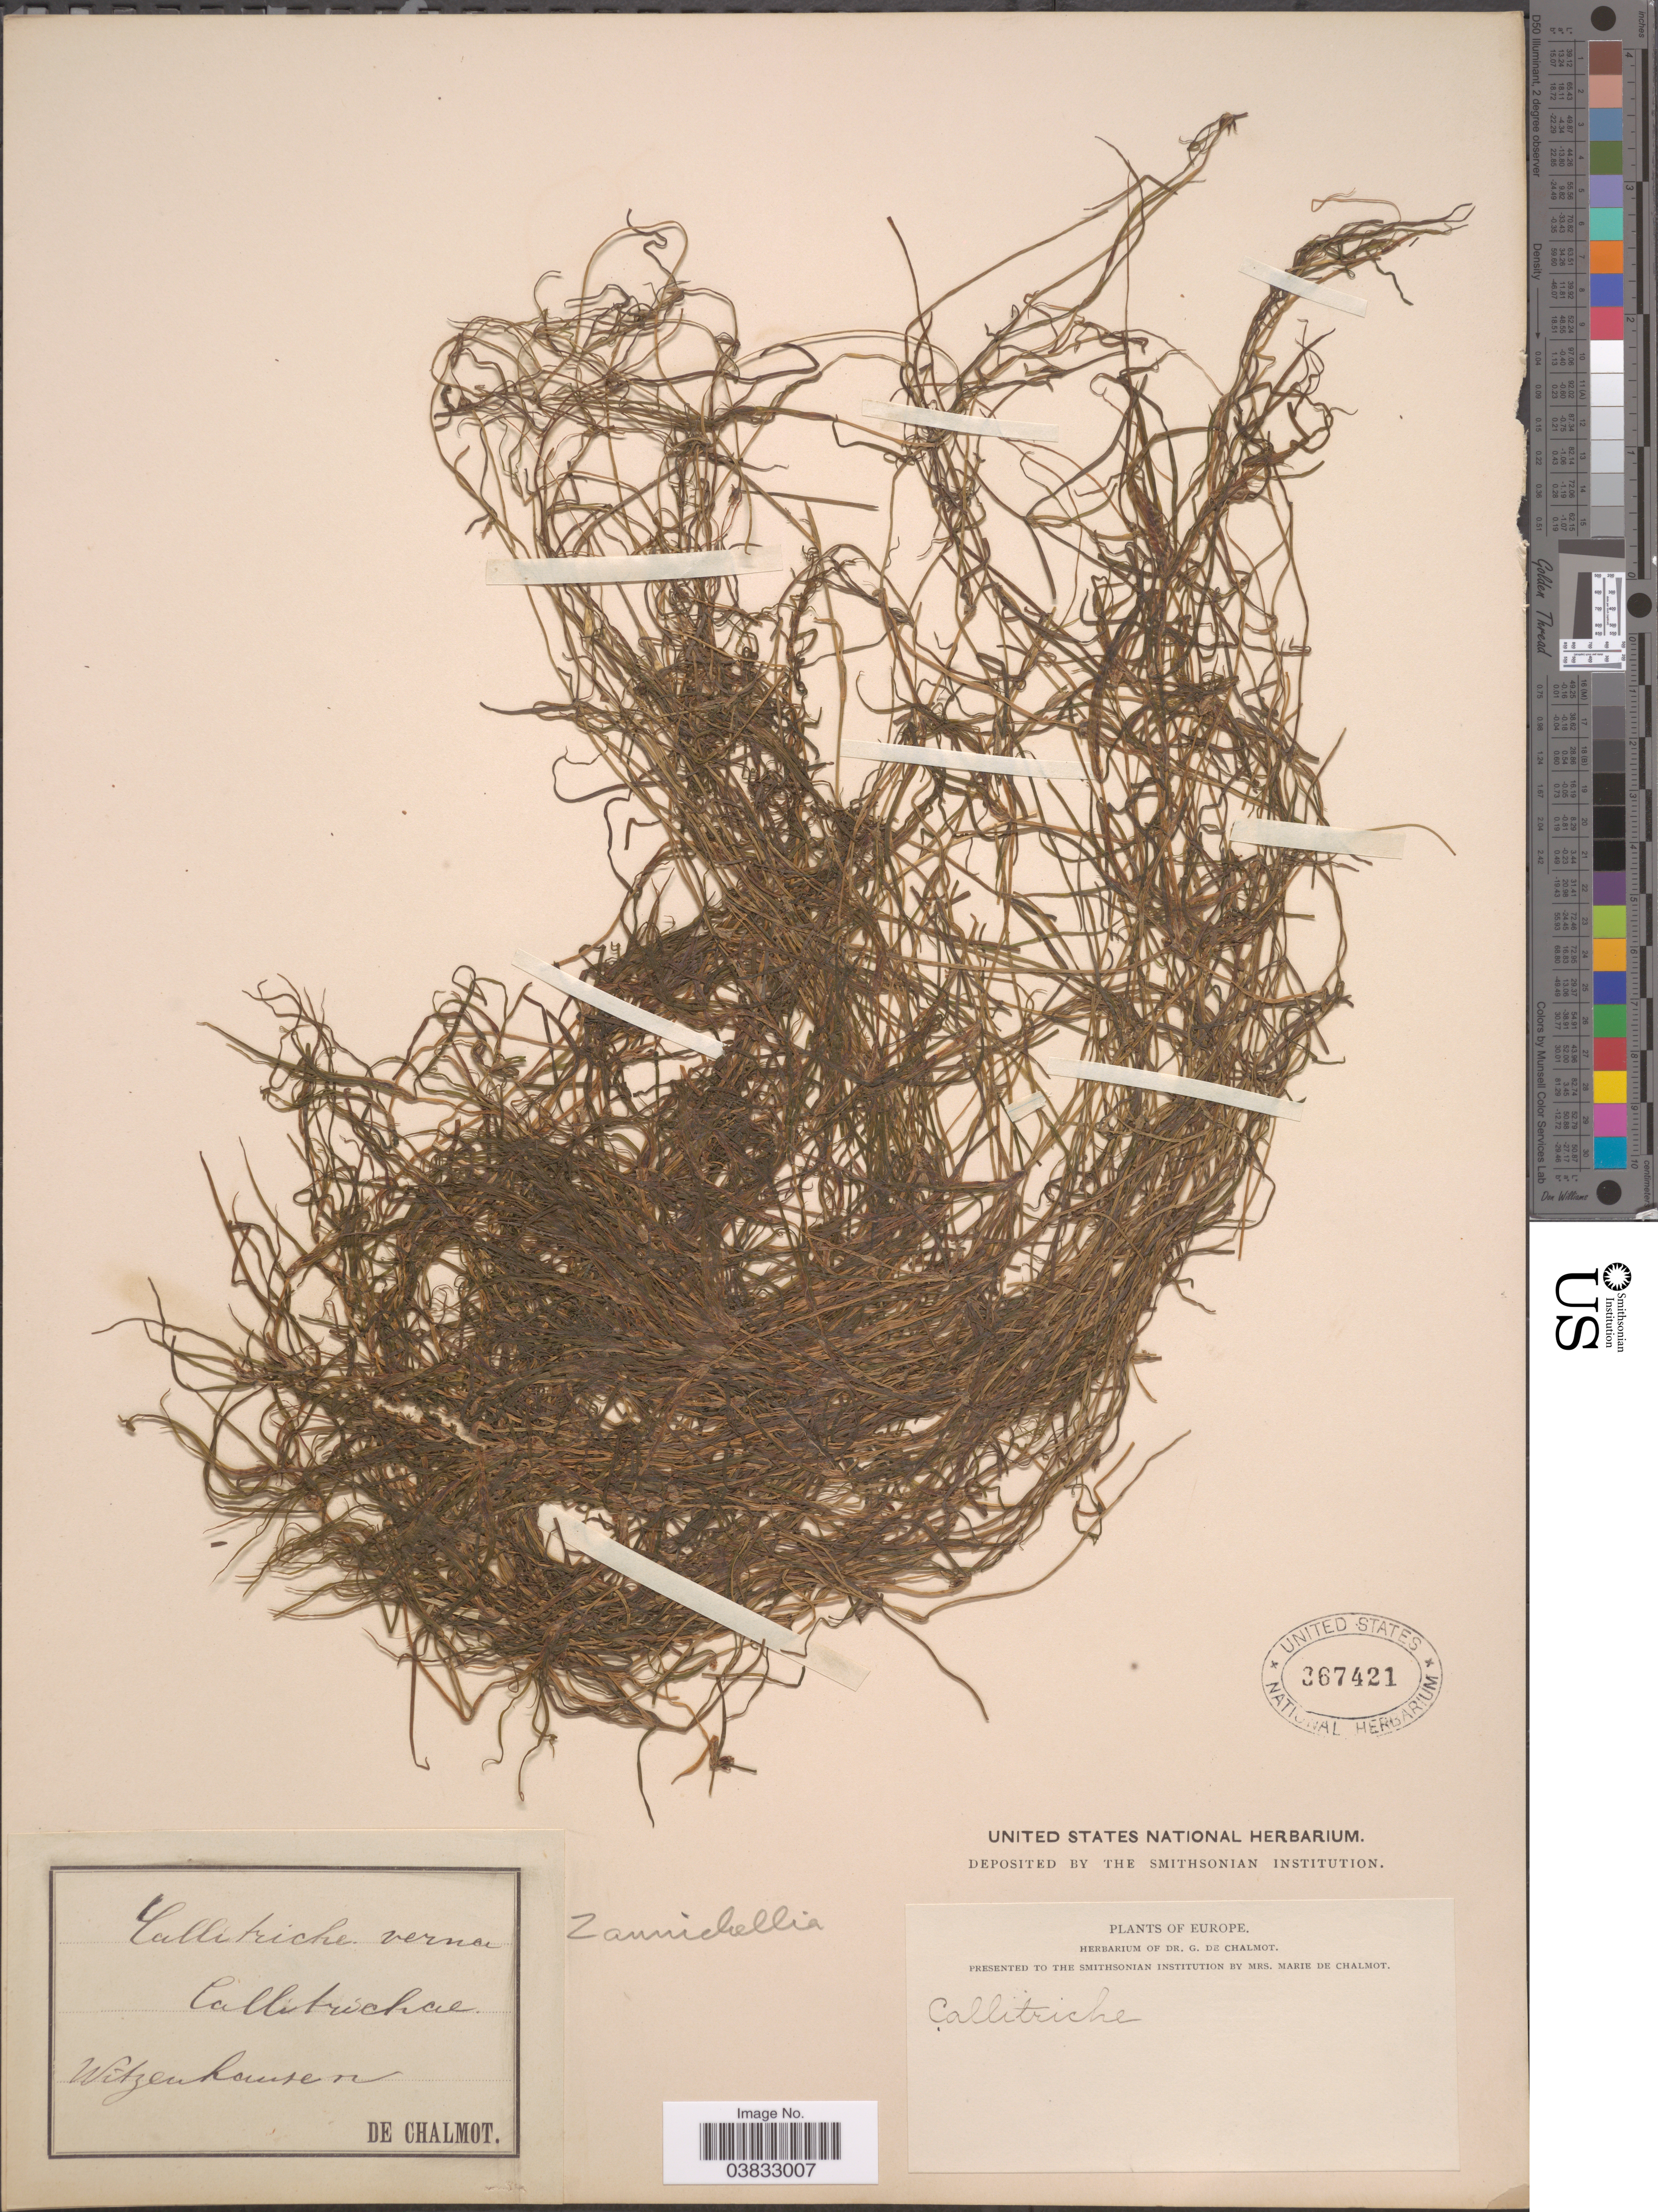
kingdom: Plantae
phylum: Tracheophyta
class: Liliopsida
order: Alismatales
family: Potamogetonaceae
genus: Zannichellia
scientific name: Zannichellia sp.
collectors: G. de Chalmot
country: Germany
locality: Witzenhousen. Europe.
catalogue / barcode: US 367421